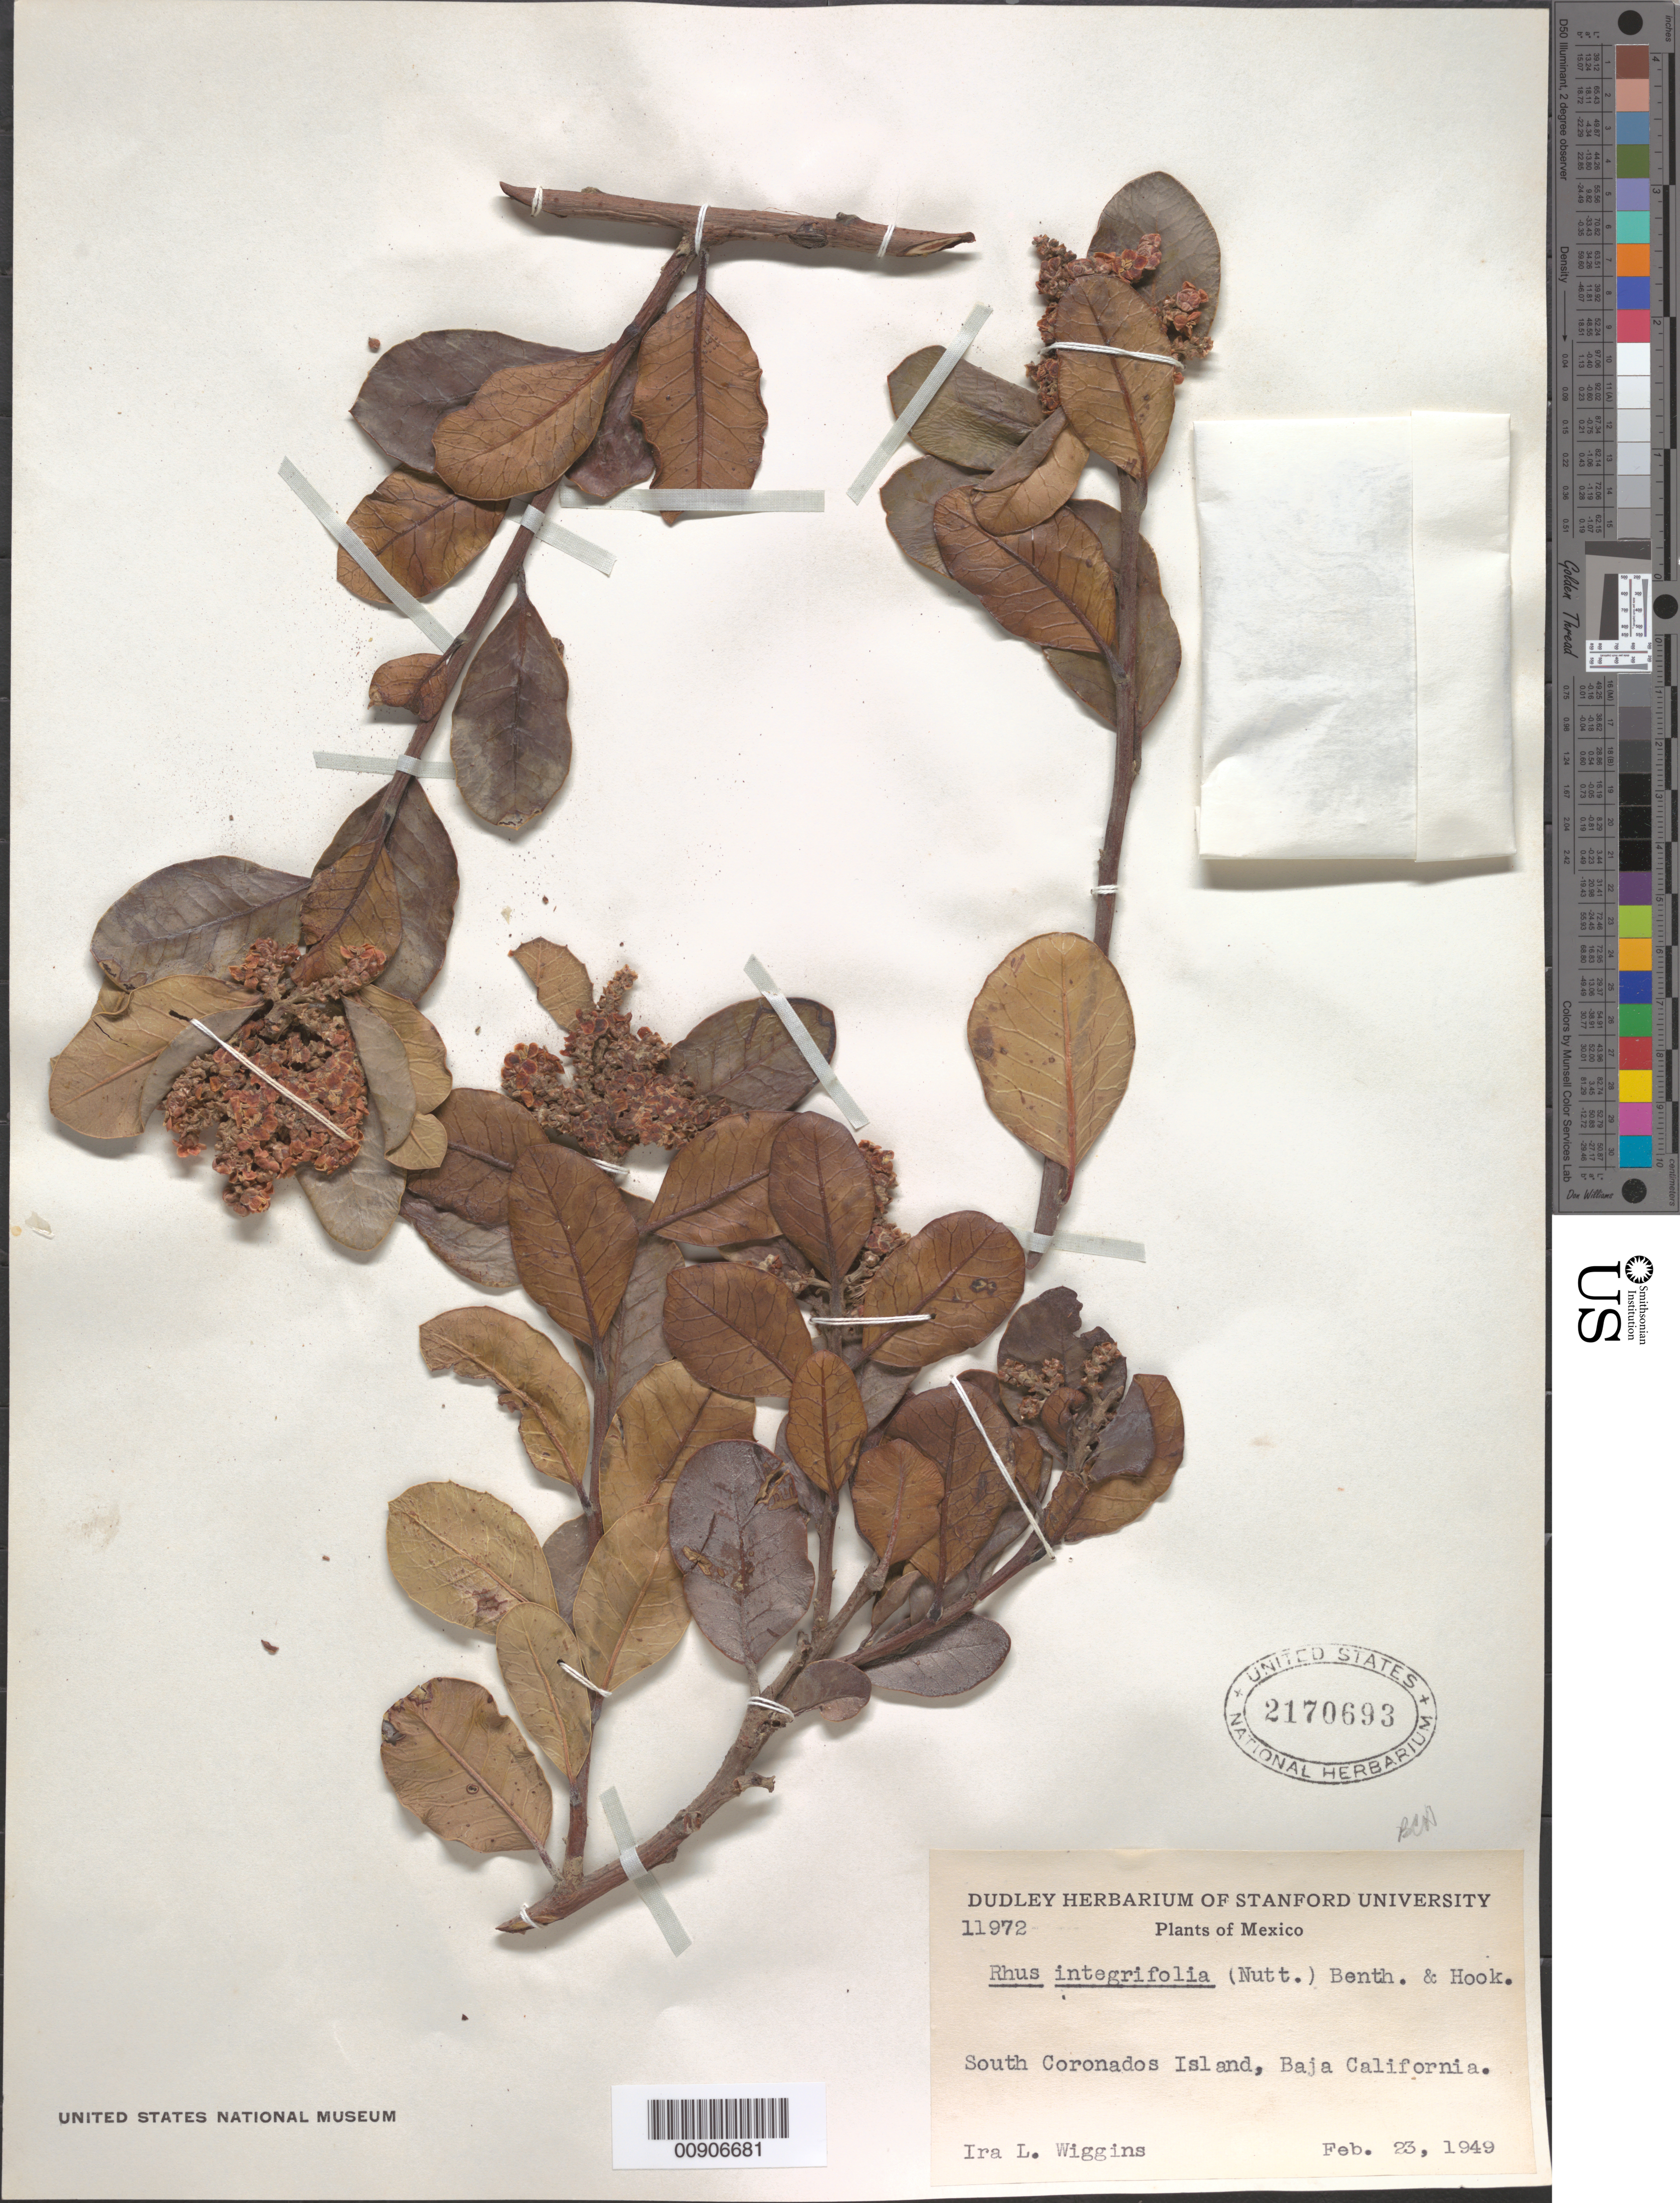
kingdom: Plantae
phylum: Tracheophyta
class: Magnoliopsida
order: Sapindales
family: Anacardiaceae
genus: Rhus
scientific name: Rhus integrifolia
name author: (Nutt.) Benth. & Hook. f. ex W.H. Brewer & S. Watson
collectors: I. L. Wiggins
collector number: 11972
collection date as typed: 23 Feb 1949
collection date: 1949-02-23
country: Mexico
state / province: Baja California Sur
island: Coronados I.s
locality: South Coronados Island, Baja California.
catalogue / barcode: US 2170693